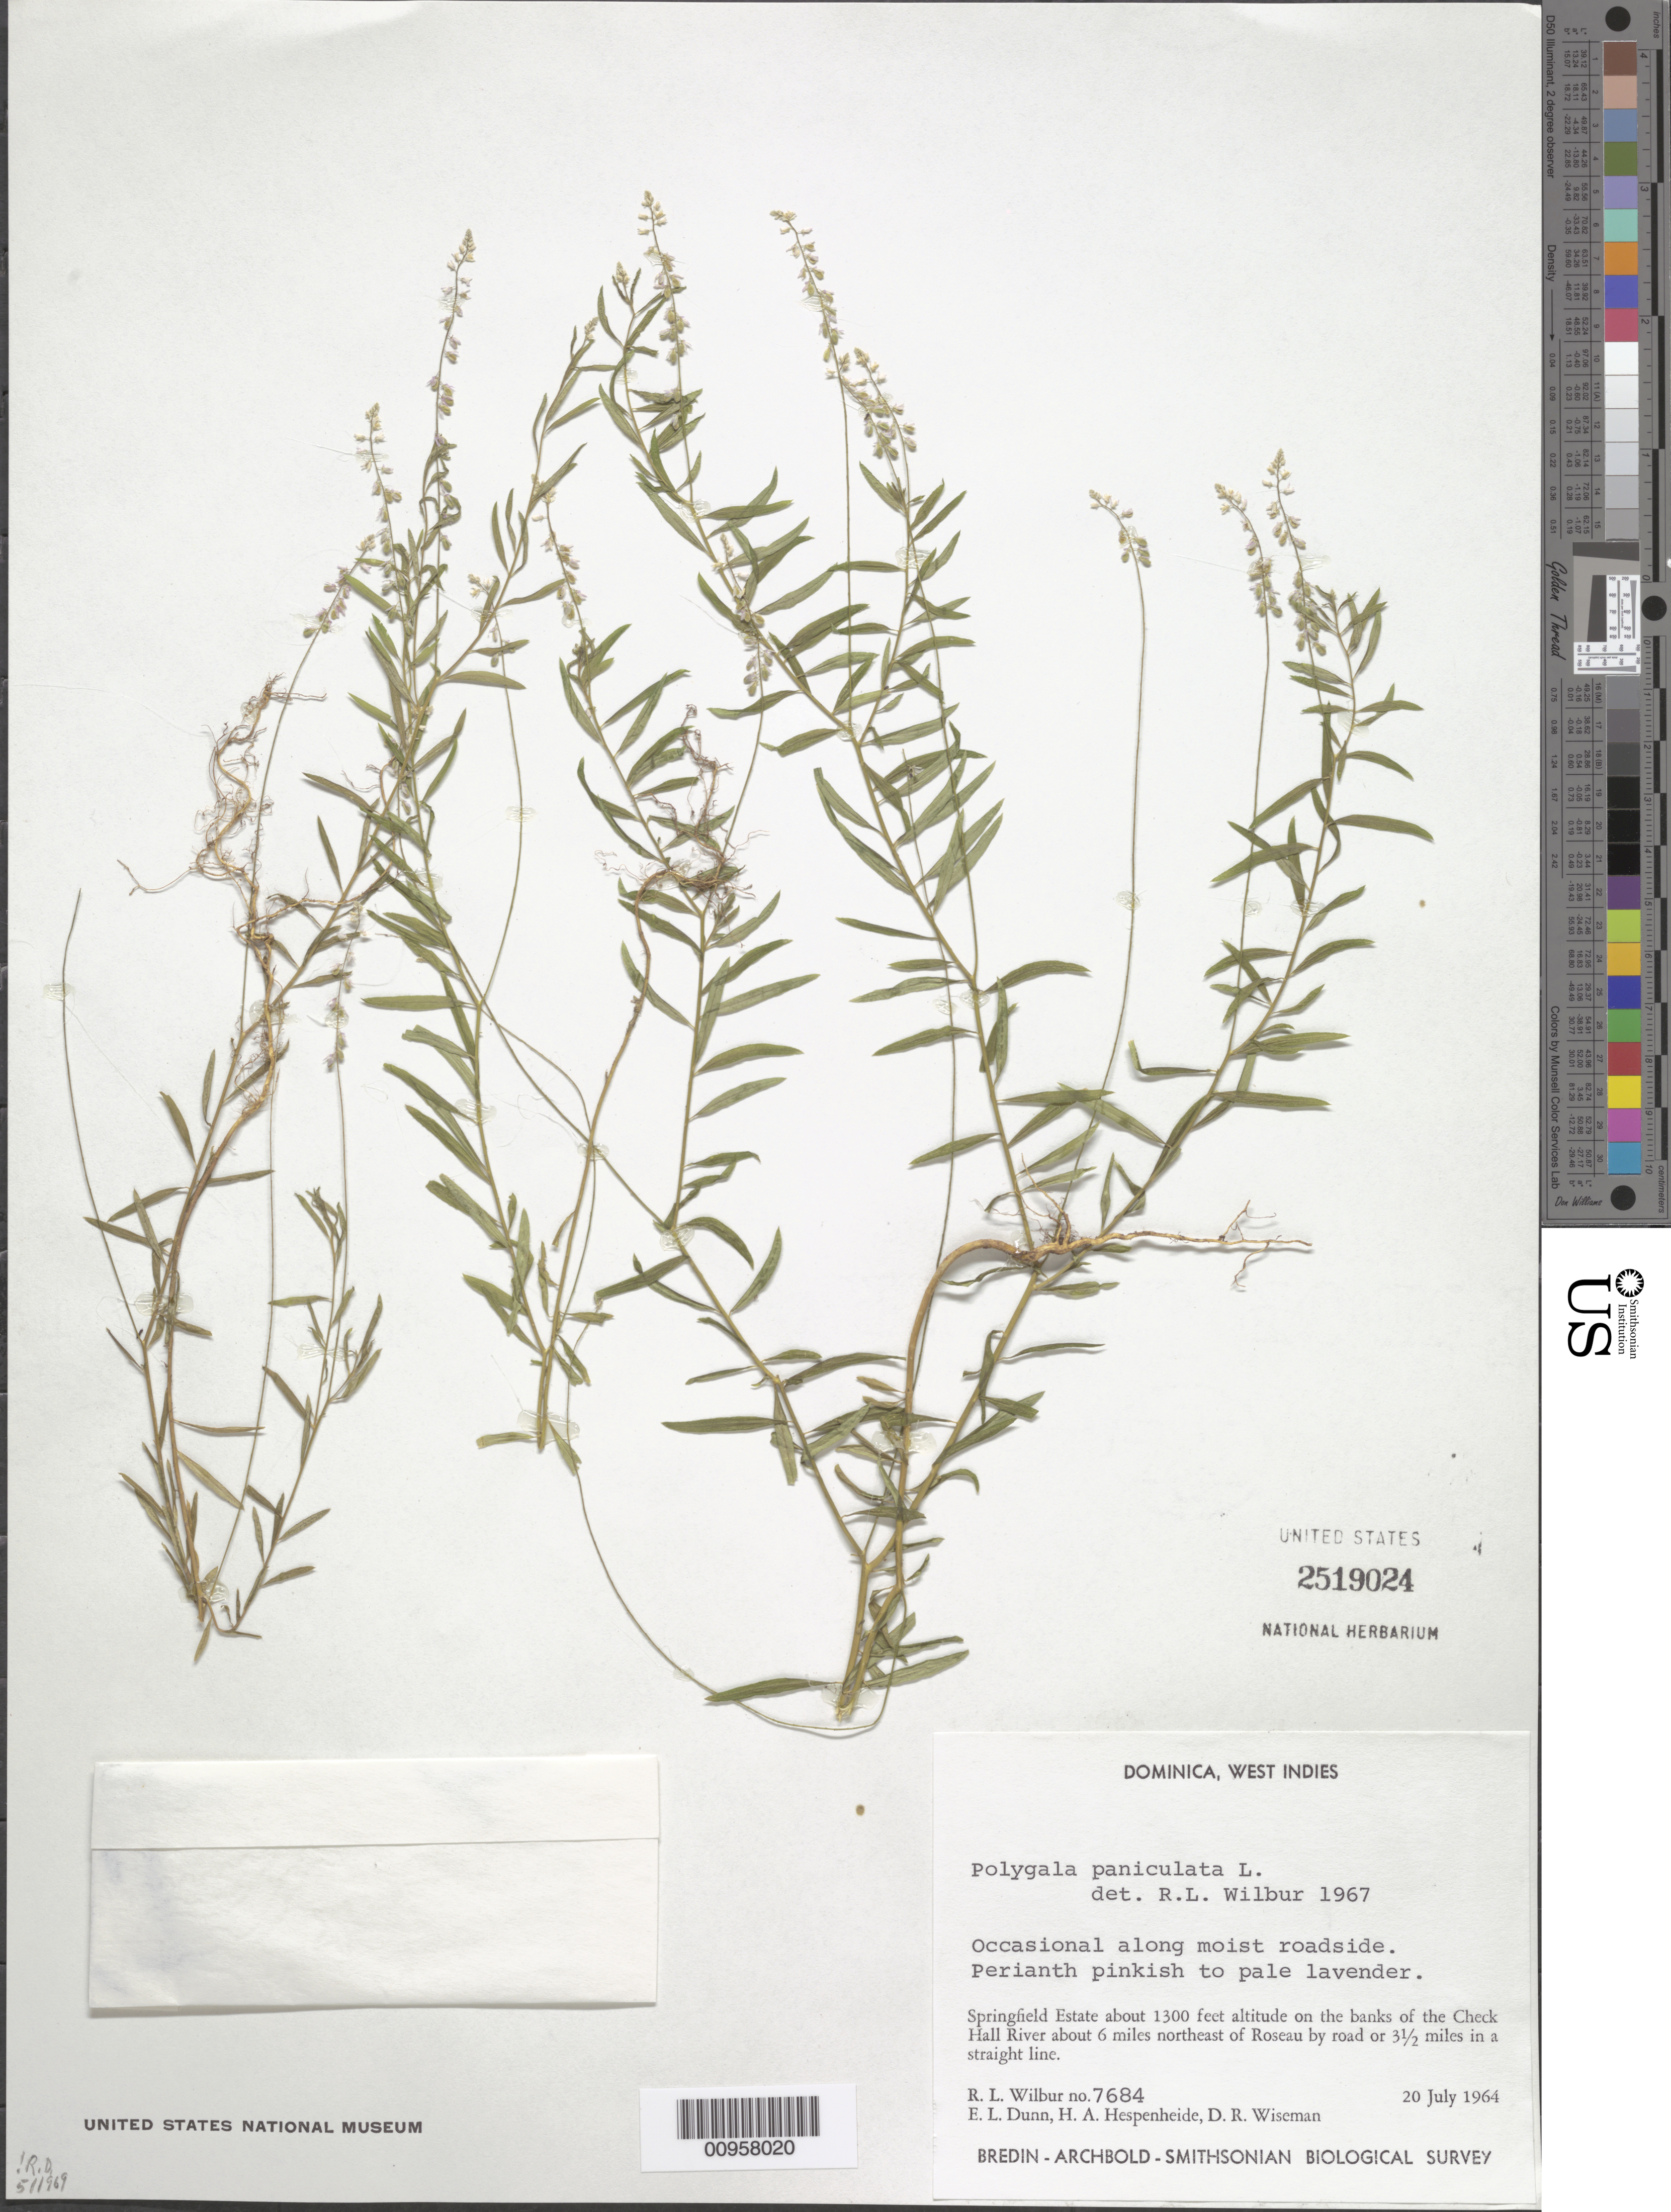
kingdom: Plantae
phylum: Tracheophyta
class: Magnoliopsida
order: Fabales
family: Polygalaceae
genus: Polygala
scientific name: Polygala paniculata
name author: L.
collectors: R. L. Wilbur, E. Dunn, H. A. Hespenheide & D. R. Wiseman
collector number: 7684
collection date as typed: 20 Jul 1964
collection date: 1964-07-20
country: Dominica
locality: Springfield Estate, on thte banks of the Check Hall River about 6 miles NE of Roseau by road or 3 1/2 miles in a straight line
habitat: Along moist roadside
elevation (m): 396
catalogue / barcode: US 2519024